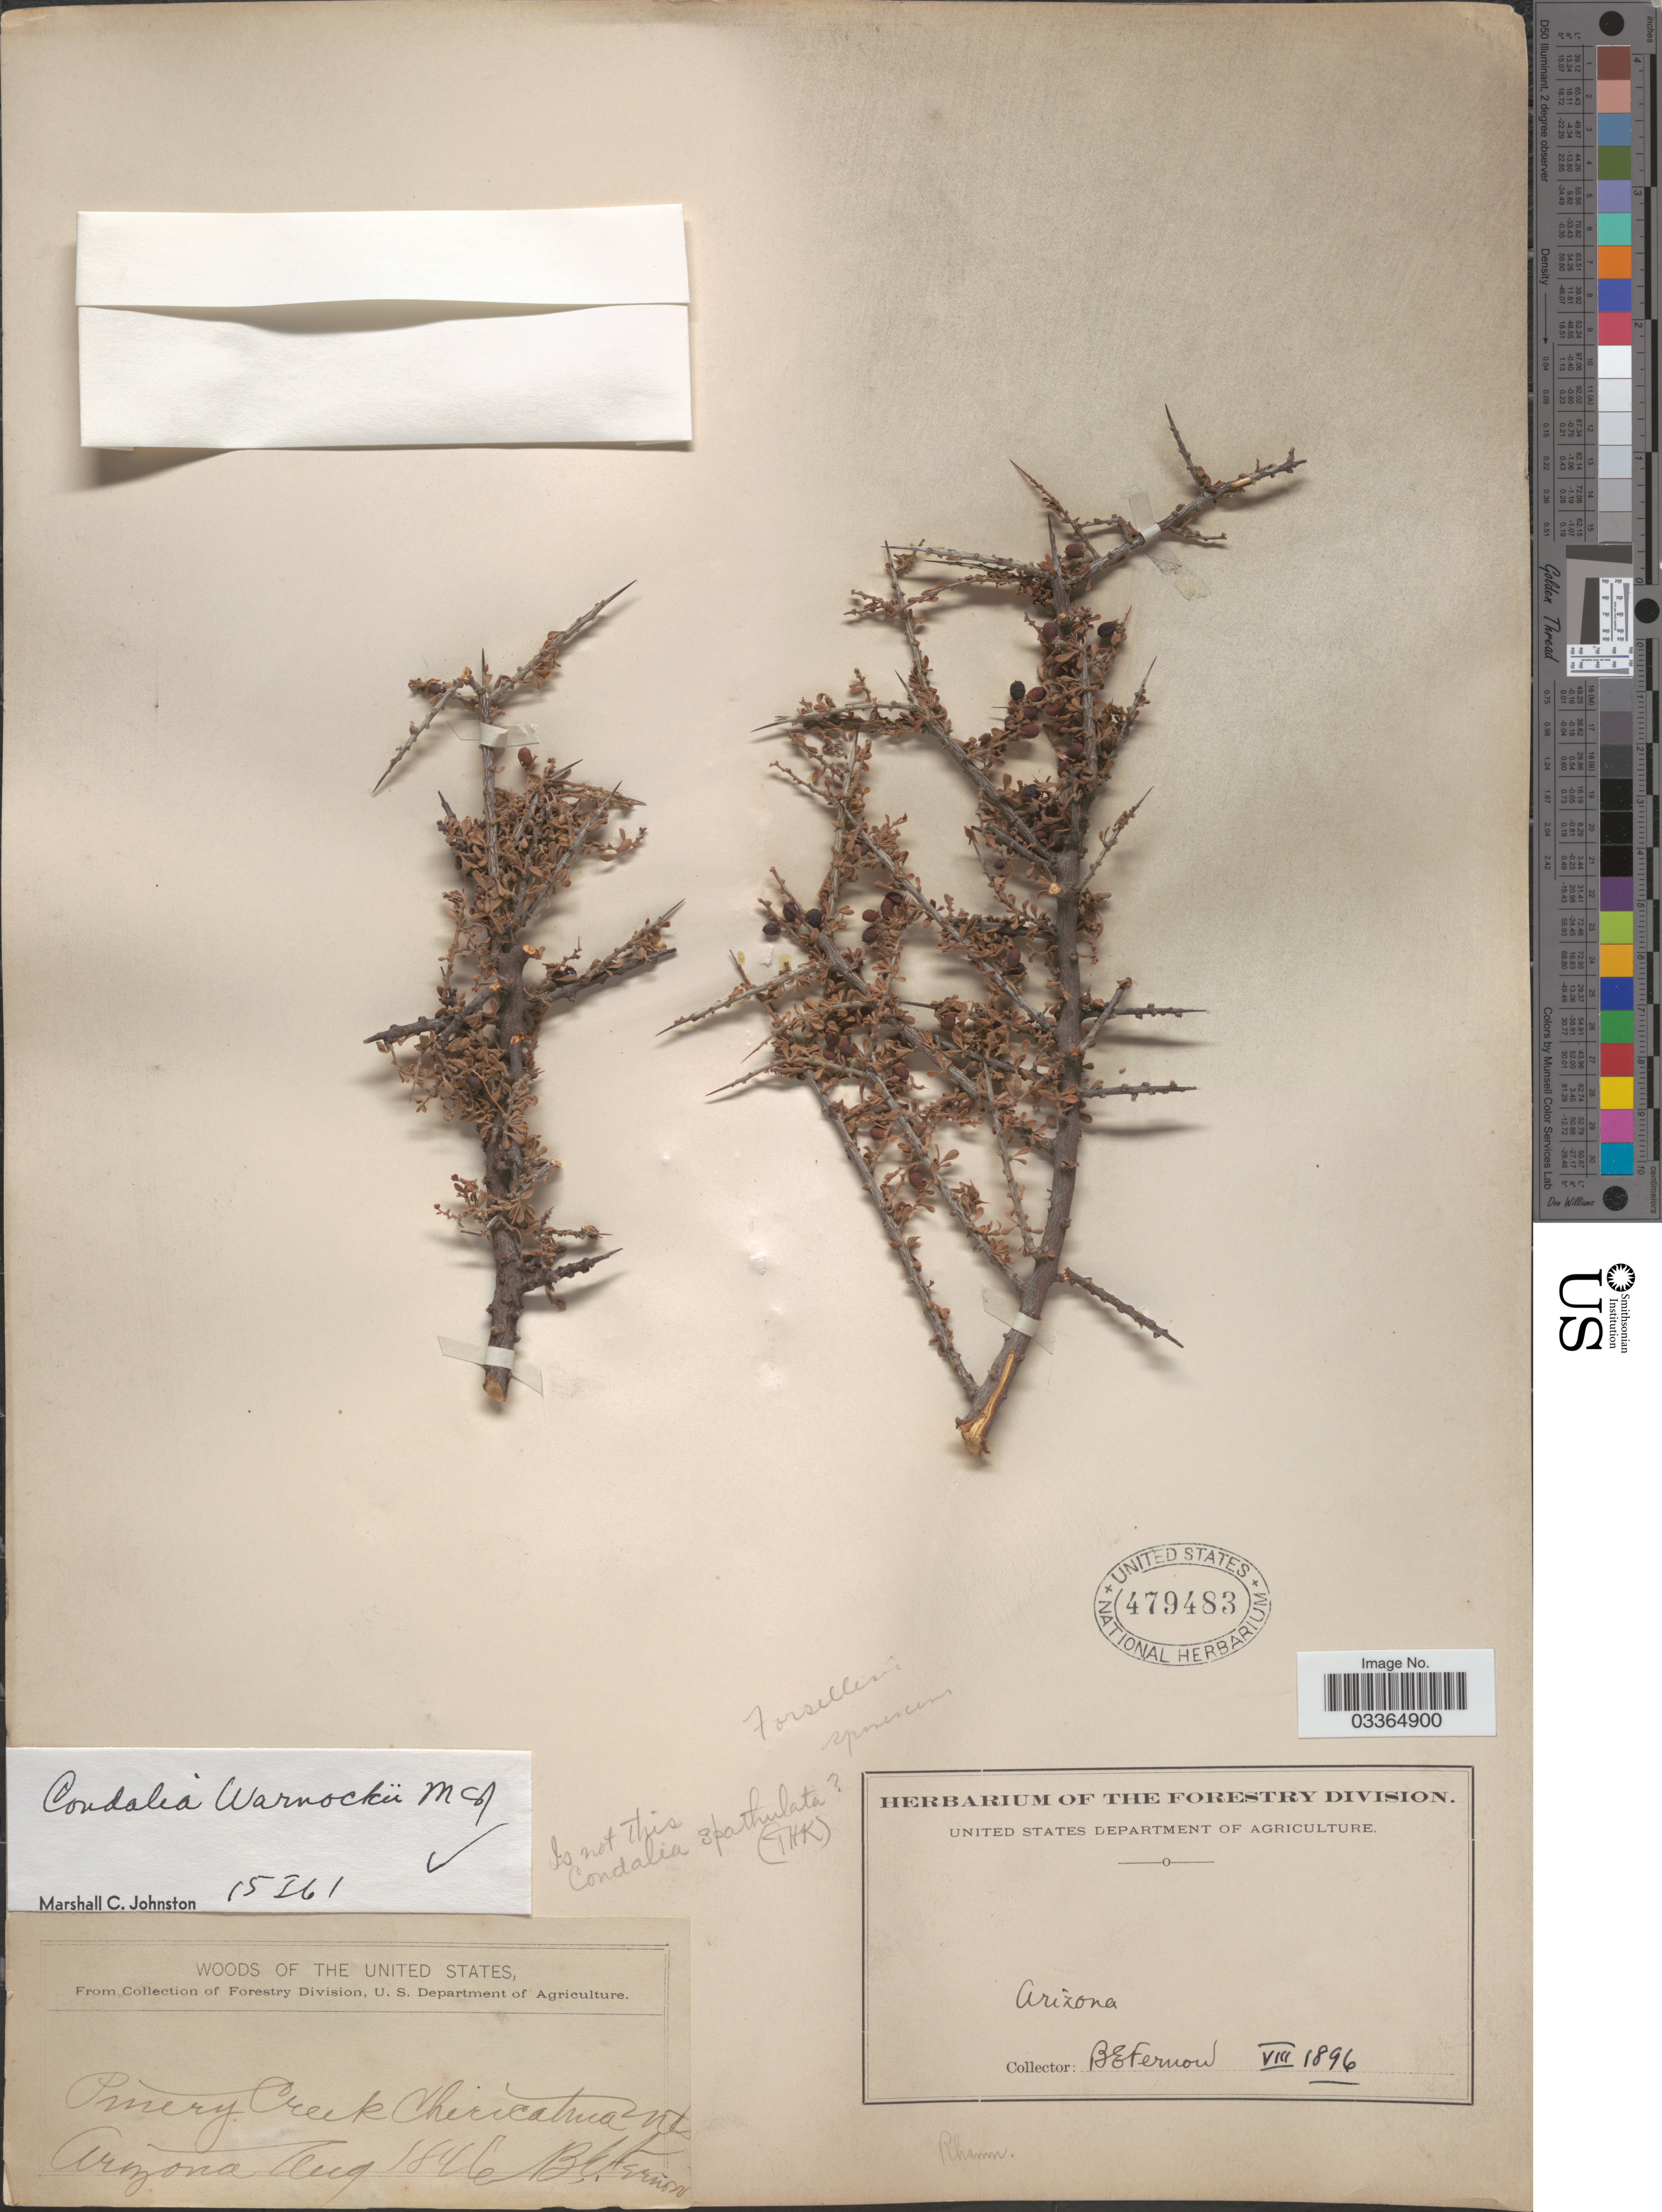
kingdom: Plantae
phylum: Tracheophyta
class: Magnoliopsida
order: Rosales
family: Rhamnaceae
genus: Condalia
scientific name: Condalia warnockii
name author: M.C. Johnst.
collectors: B. Fernow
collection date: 1896-08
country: United States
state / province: Arizona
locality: Pinery Creek Chiricahua Mts.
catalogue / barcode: US 479483